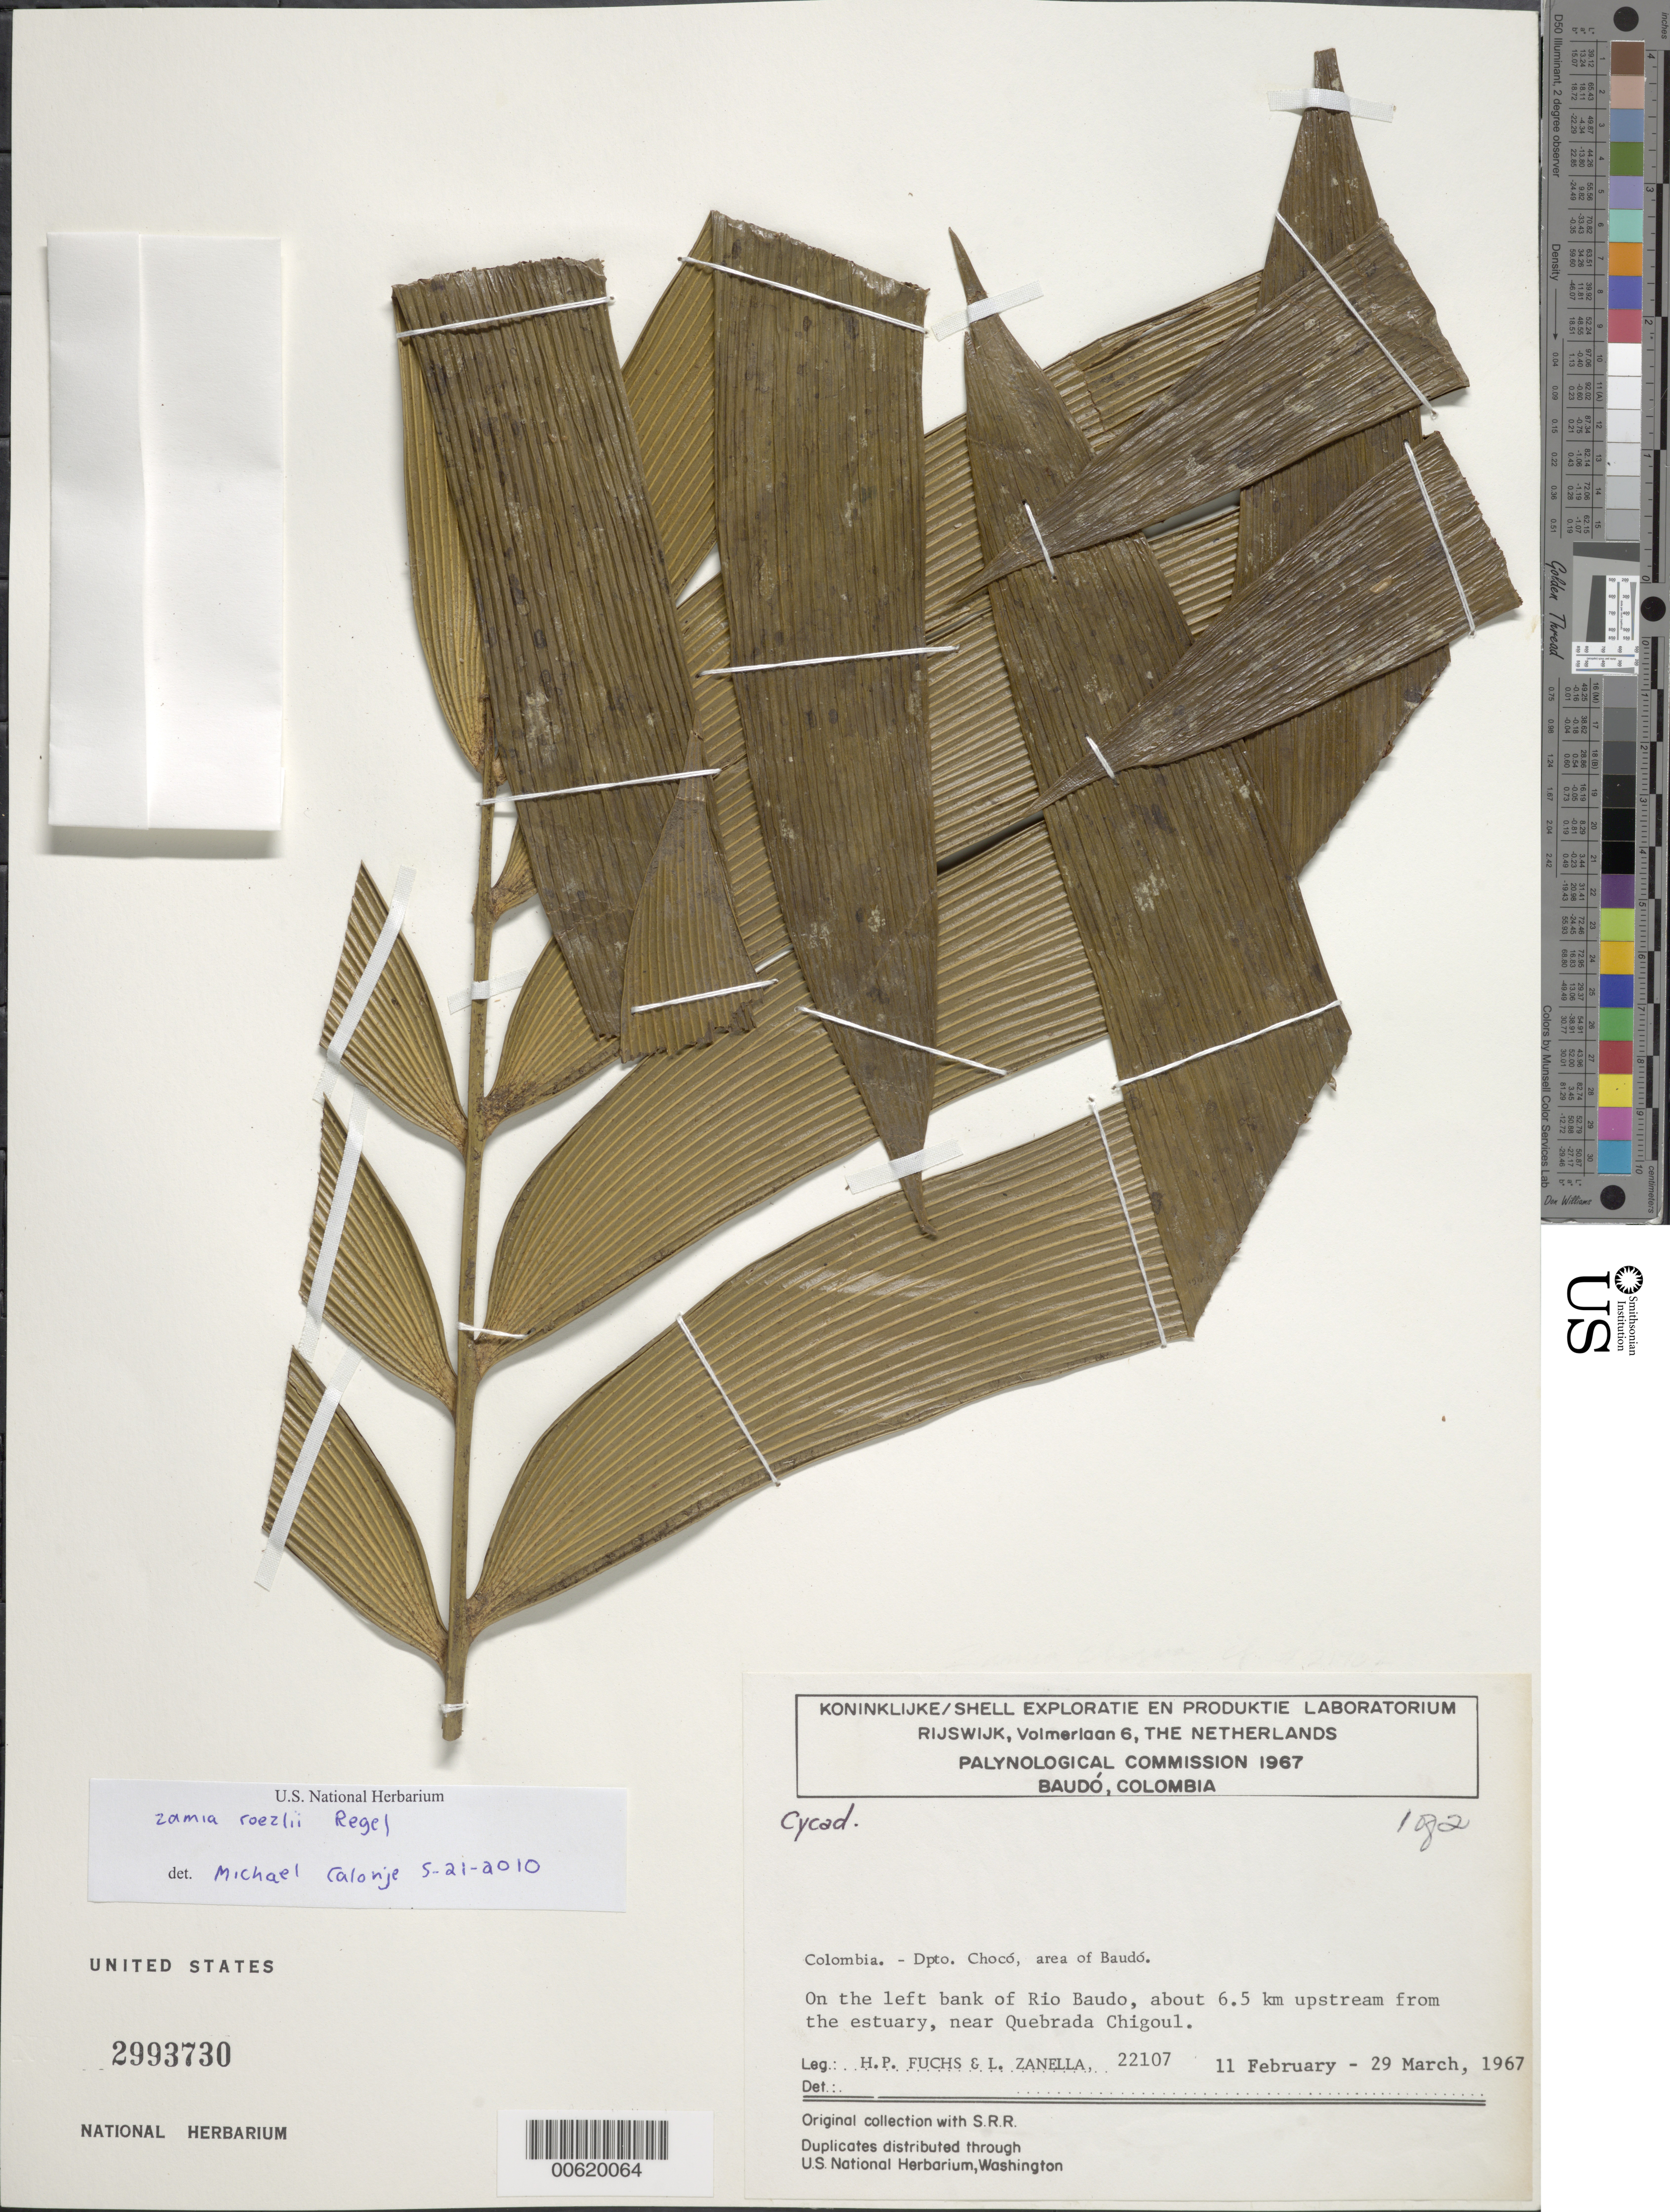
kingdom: Plantae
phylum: Tracheophyta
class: Cycadopsida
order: Cycadales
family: Zamiaceae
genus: Zamia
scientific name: Zamia roezlii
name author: Regel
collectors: H. P. Fuchs & L. Zanella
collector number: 22107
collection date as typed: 11 Feb 1967 to 29 Mar 1967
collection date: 1967-02-11/1967-03-29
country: Colombia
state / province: Chocó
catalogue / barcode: US 2993730